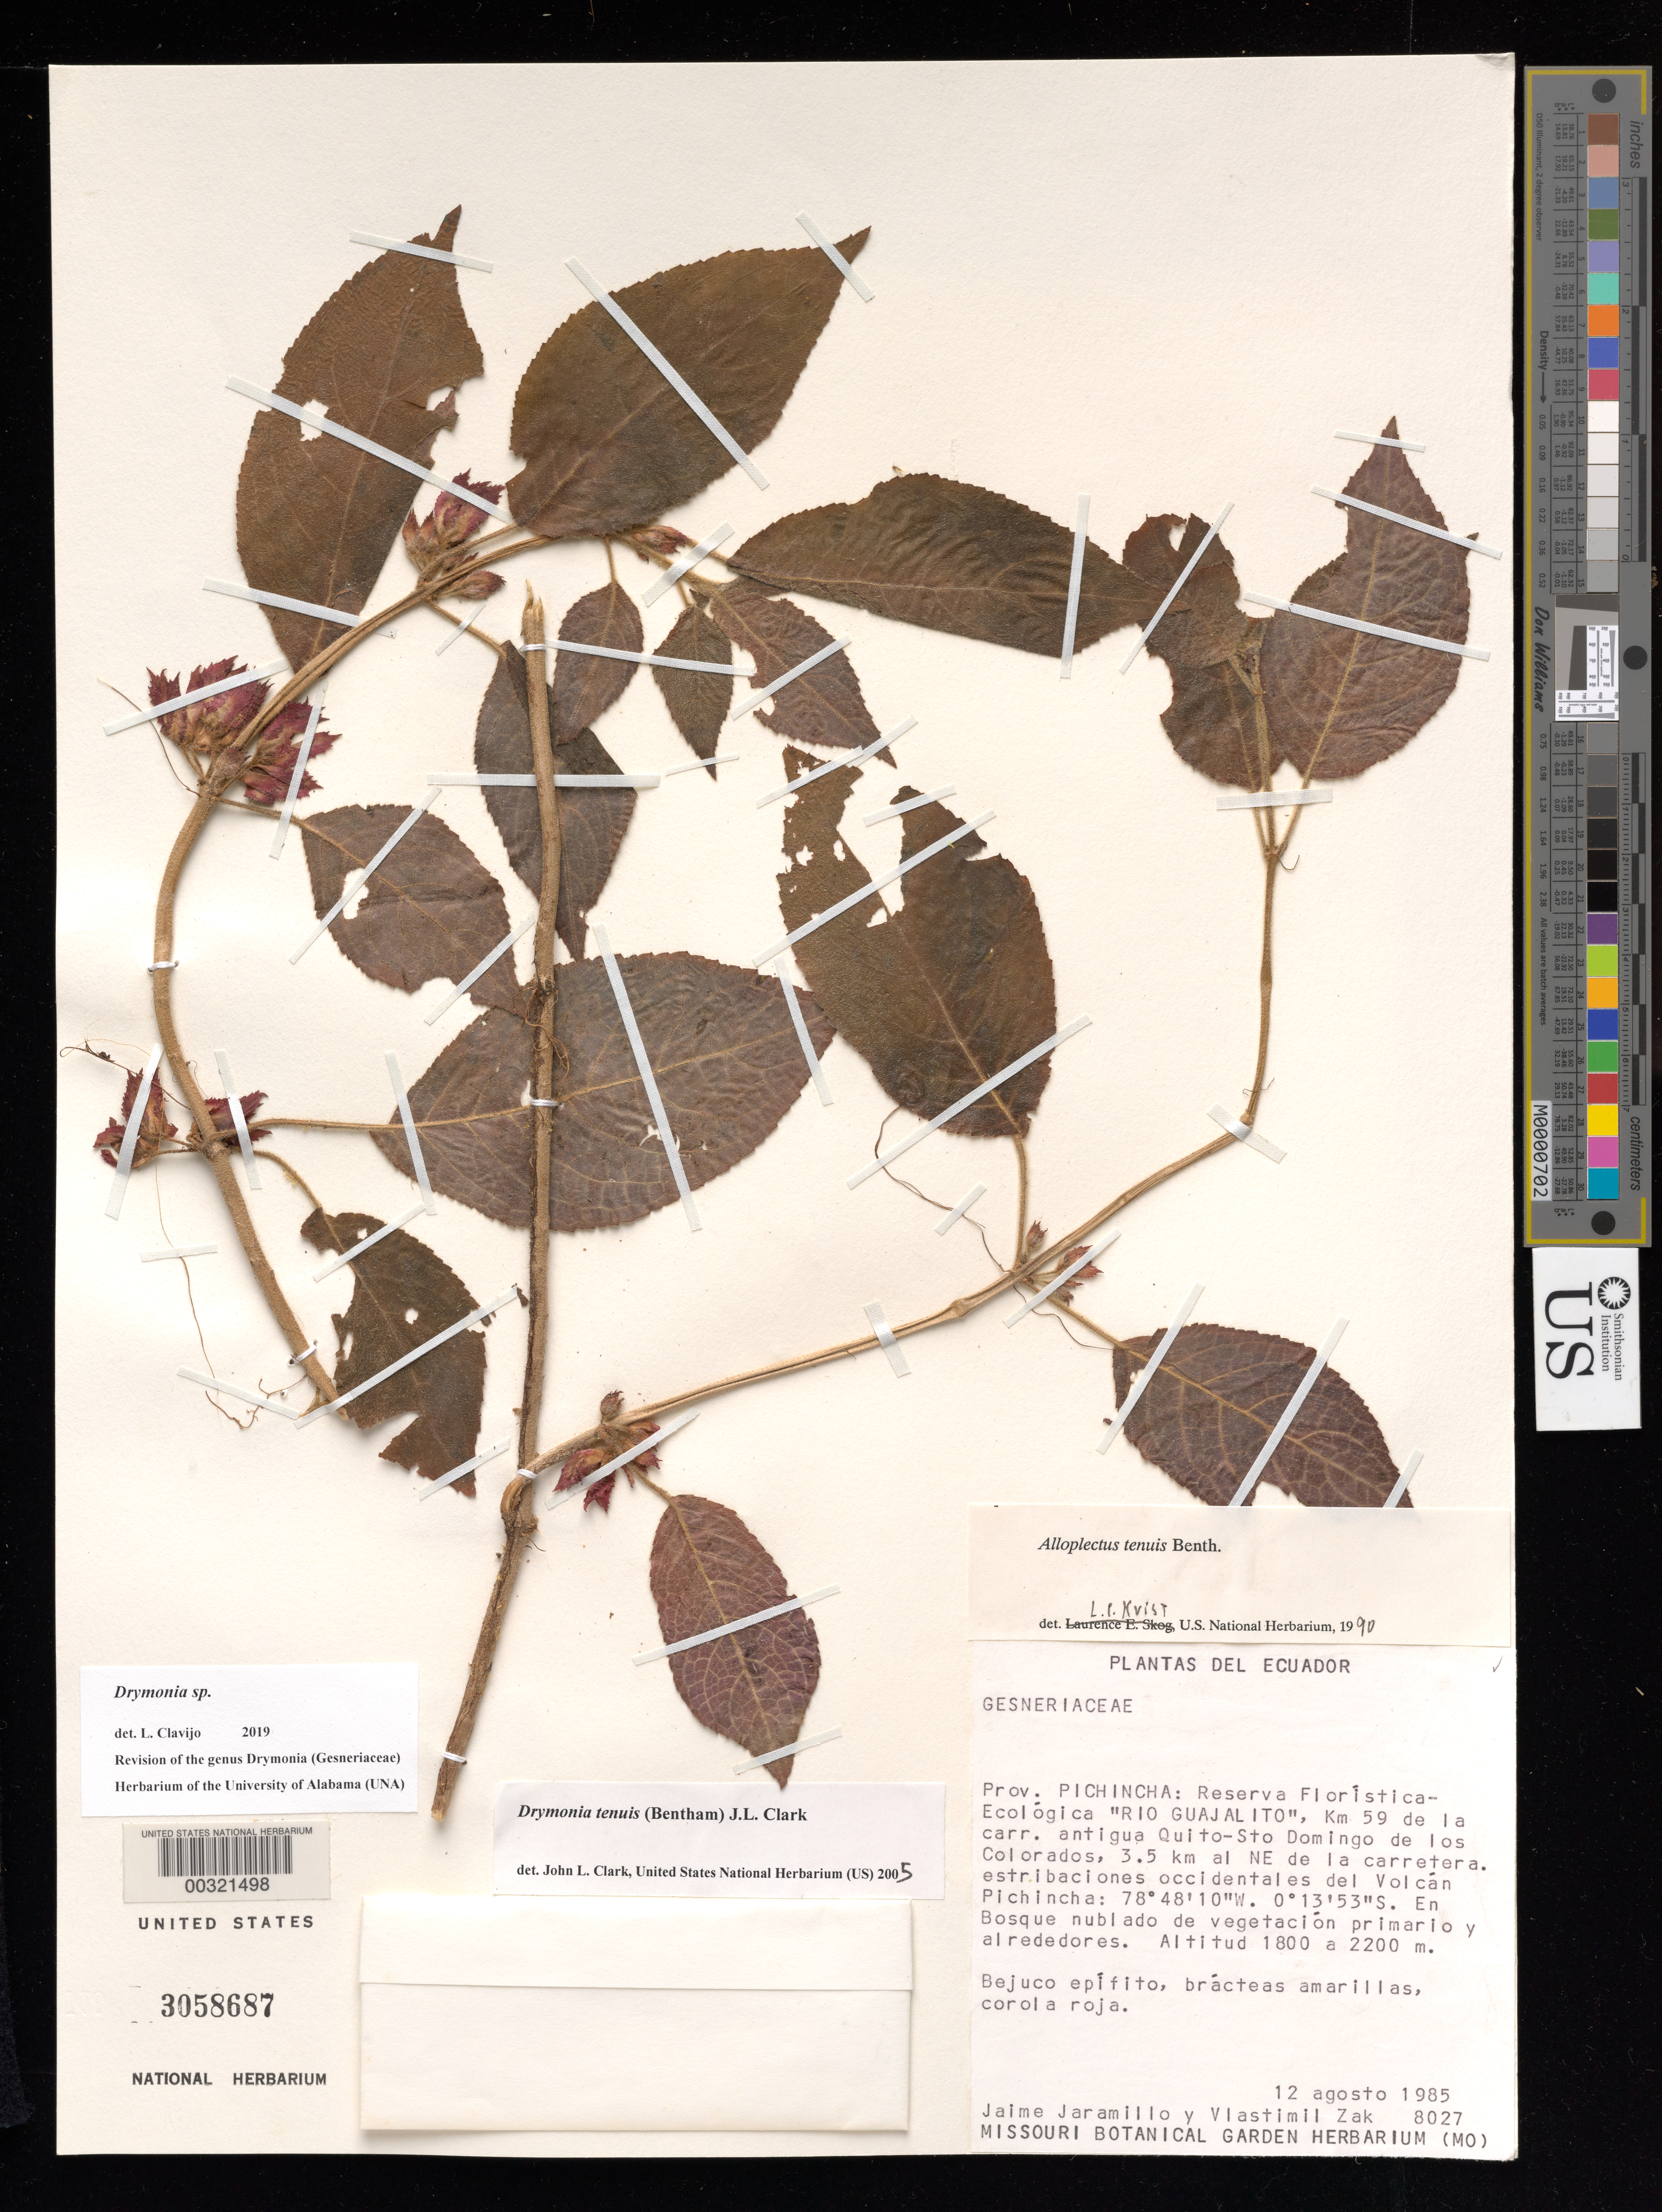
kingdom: Plantae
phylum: Tracheophyta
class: Magnoliopsida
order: Lamiales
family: Gesneriaceae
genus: Drymonia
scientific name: Drymonia tenuis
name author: (Benth.) J.L. Clark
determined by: Clark, J. L., (SEL), The Marie Selby Botanical Garden (UNITED STATES)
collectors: J. L. Jaramillo & V. Zak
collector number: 8027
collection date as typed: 12 Aug 1985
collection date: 1985-08-12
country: Ecuador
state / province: Pichincha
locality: Reserva Floristica - Ecologica "Rio Guajalito", km 59 from old Quito - Sto Domingo de los Colorados highway, 3.5 km NE of hwy, ...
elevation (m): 1800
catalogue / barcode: US 3058687